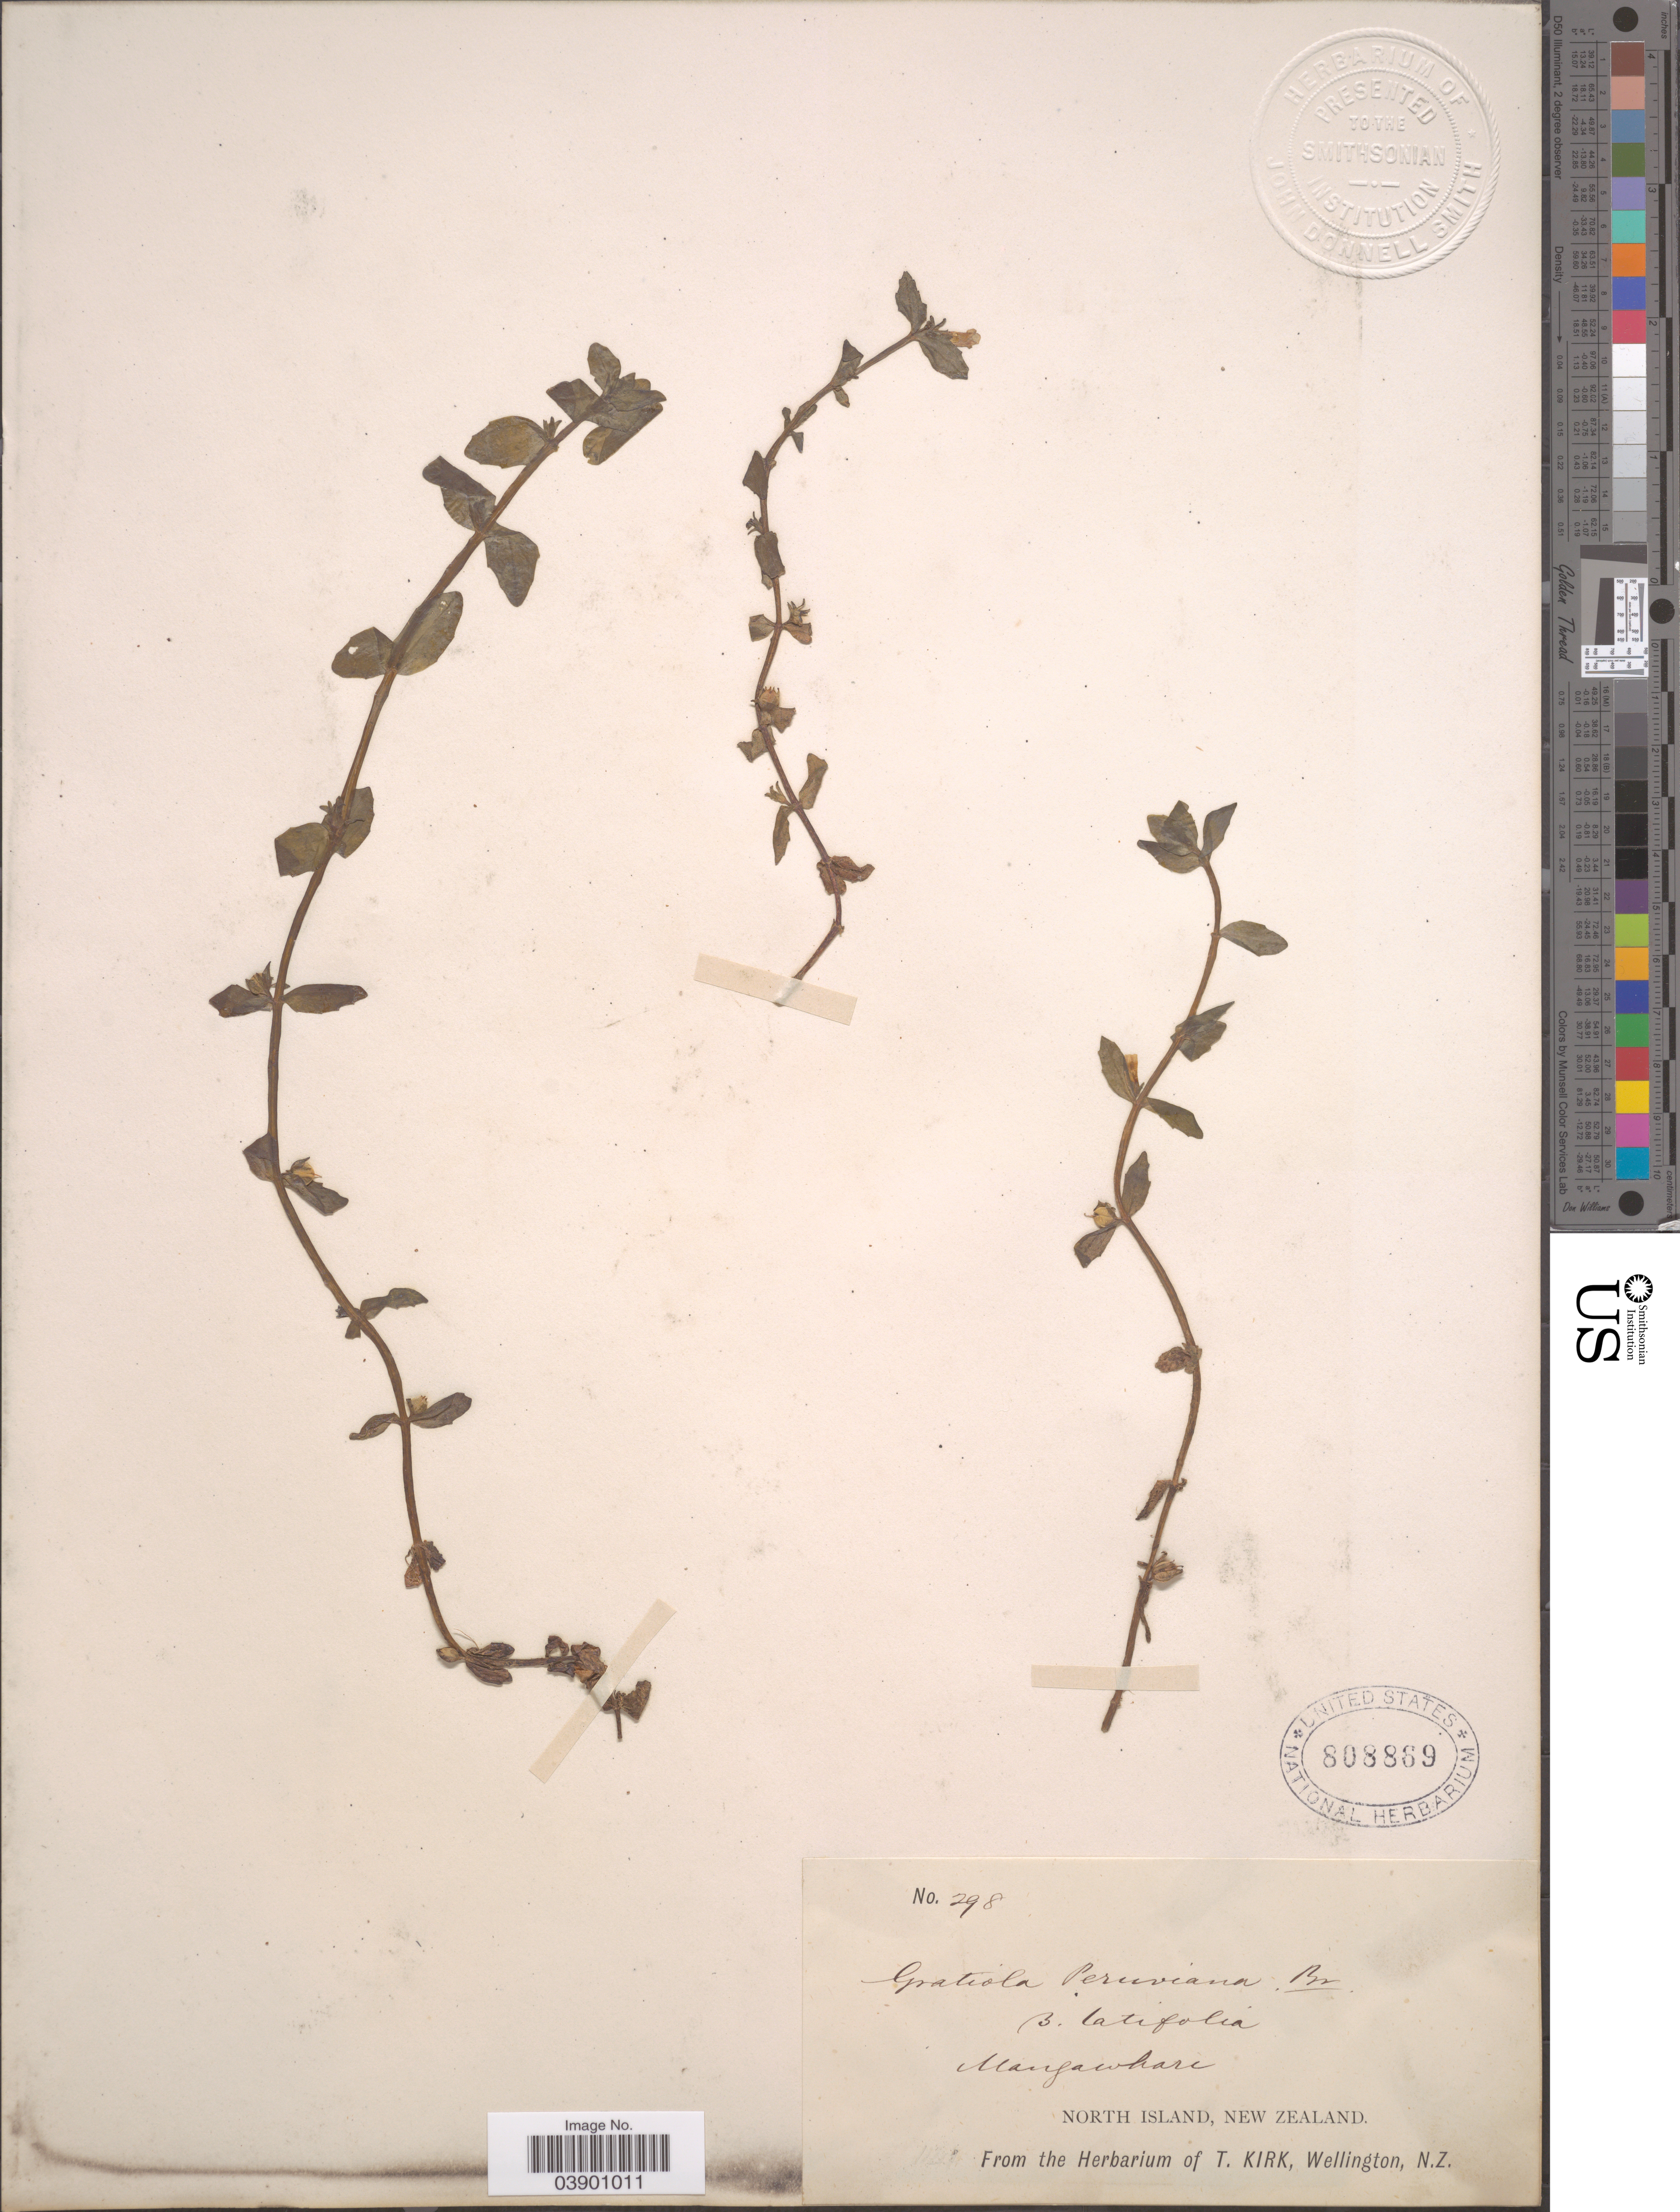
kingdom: Plantae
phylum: Tracheophyta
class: Magnoliopsida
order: Lamiales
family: Plantaginaceae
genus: Gratiola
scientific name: Gratiola peruviana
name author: L.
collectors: ex Herb. T. Kirk, Wellington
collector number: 298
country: New Zealand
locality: Mangawhare, North Island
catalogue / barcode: US 808869